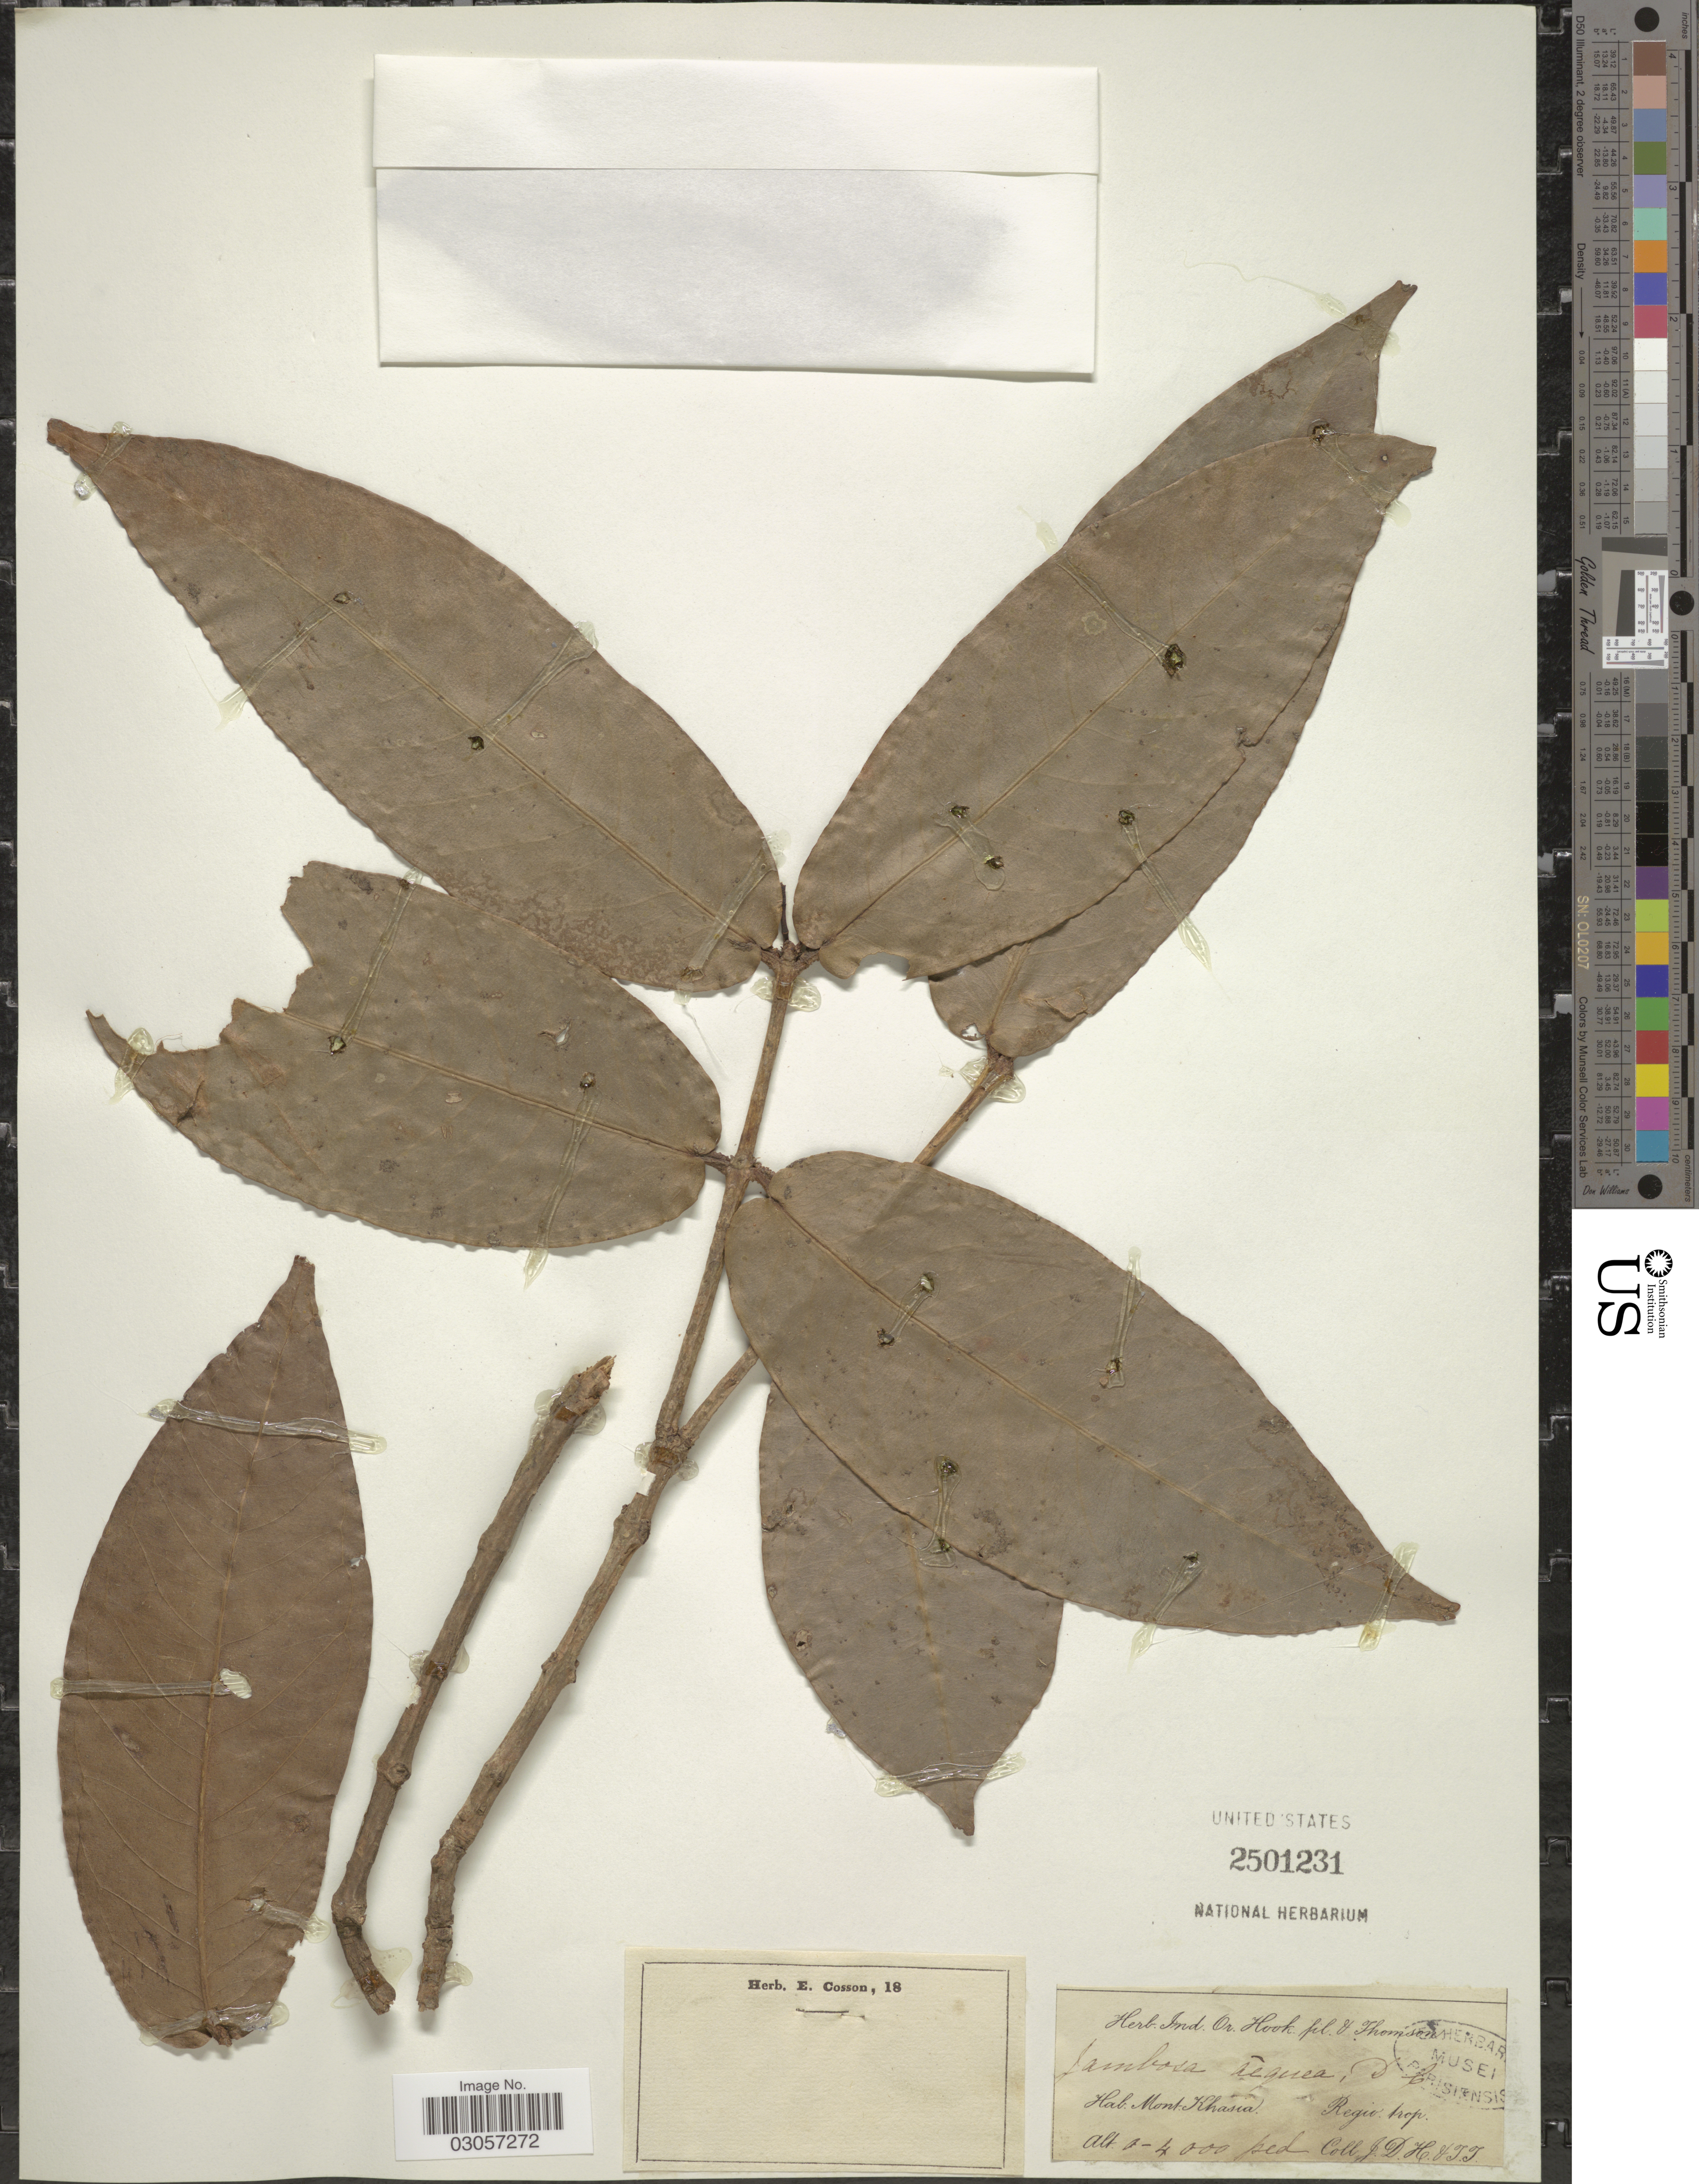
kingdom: Plantae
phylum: Tracheophyta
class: Magnoliopsida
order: Myrtales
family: Myrtaceae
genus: Syzygium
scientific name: Syzygium aqueum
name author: (Burm. f.) Altson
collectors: J. D. Hooker & T. Thomson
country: India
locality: Mont. Khasia, Regio trop.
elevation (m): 0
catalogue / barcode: US 2501230